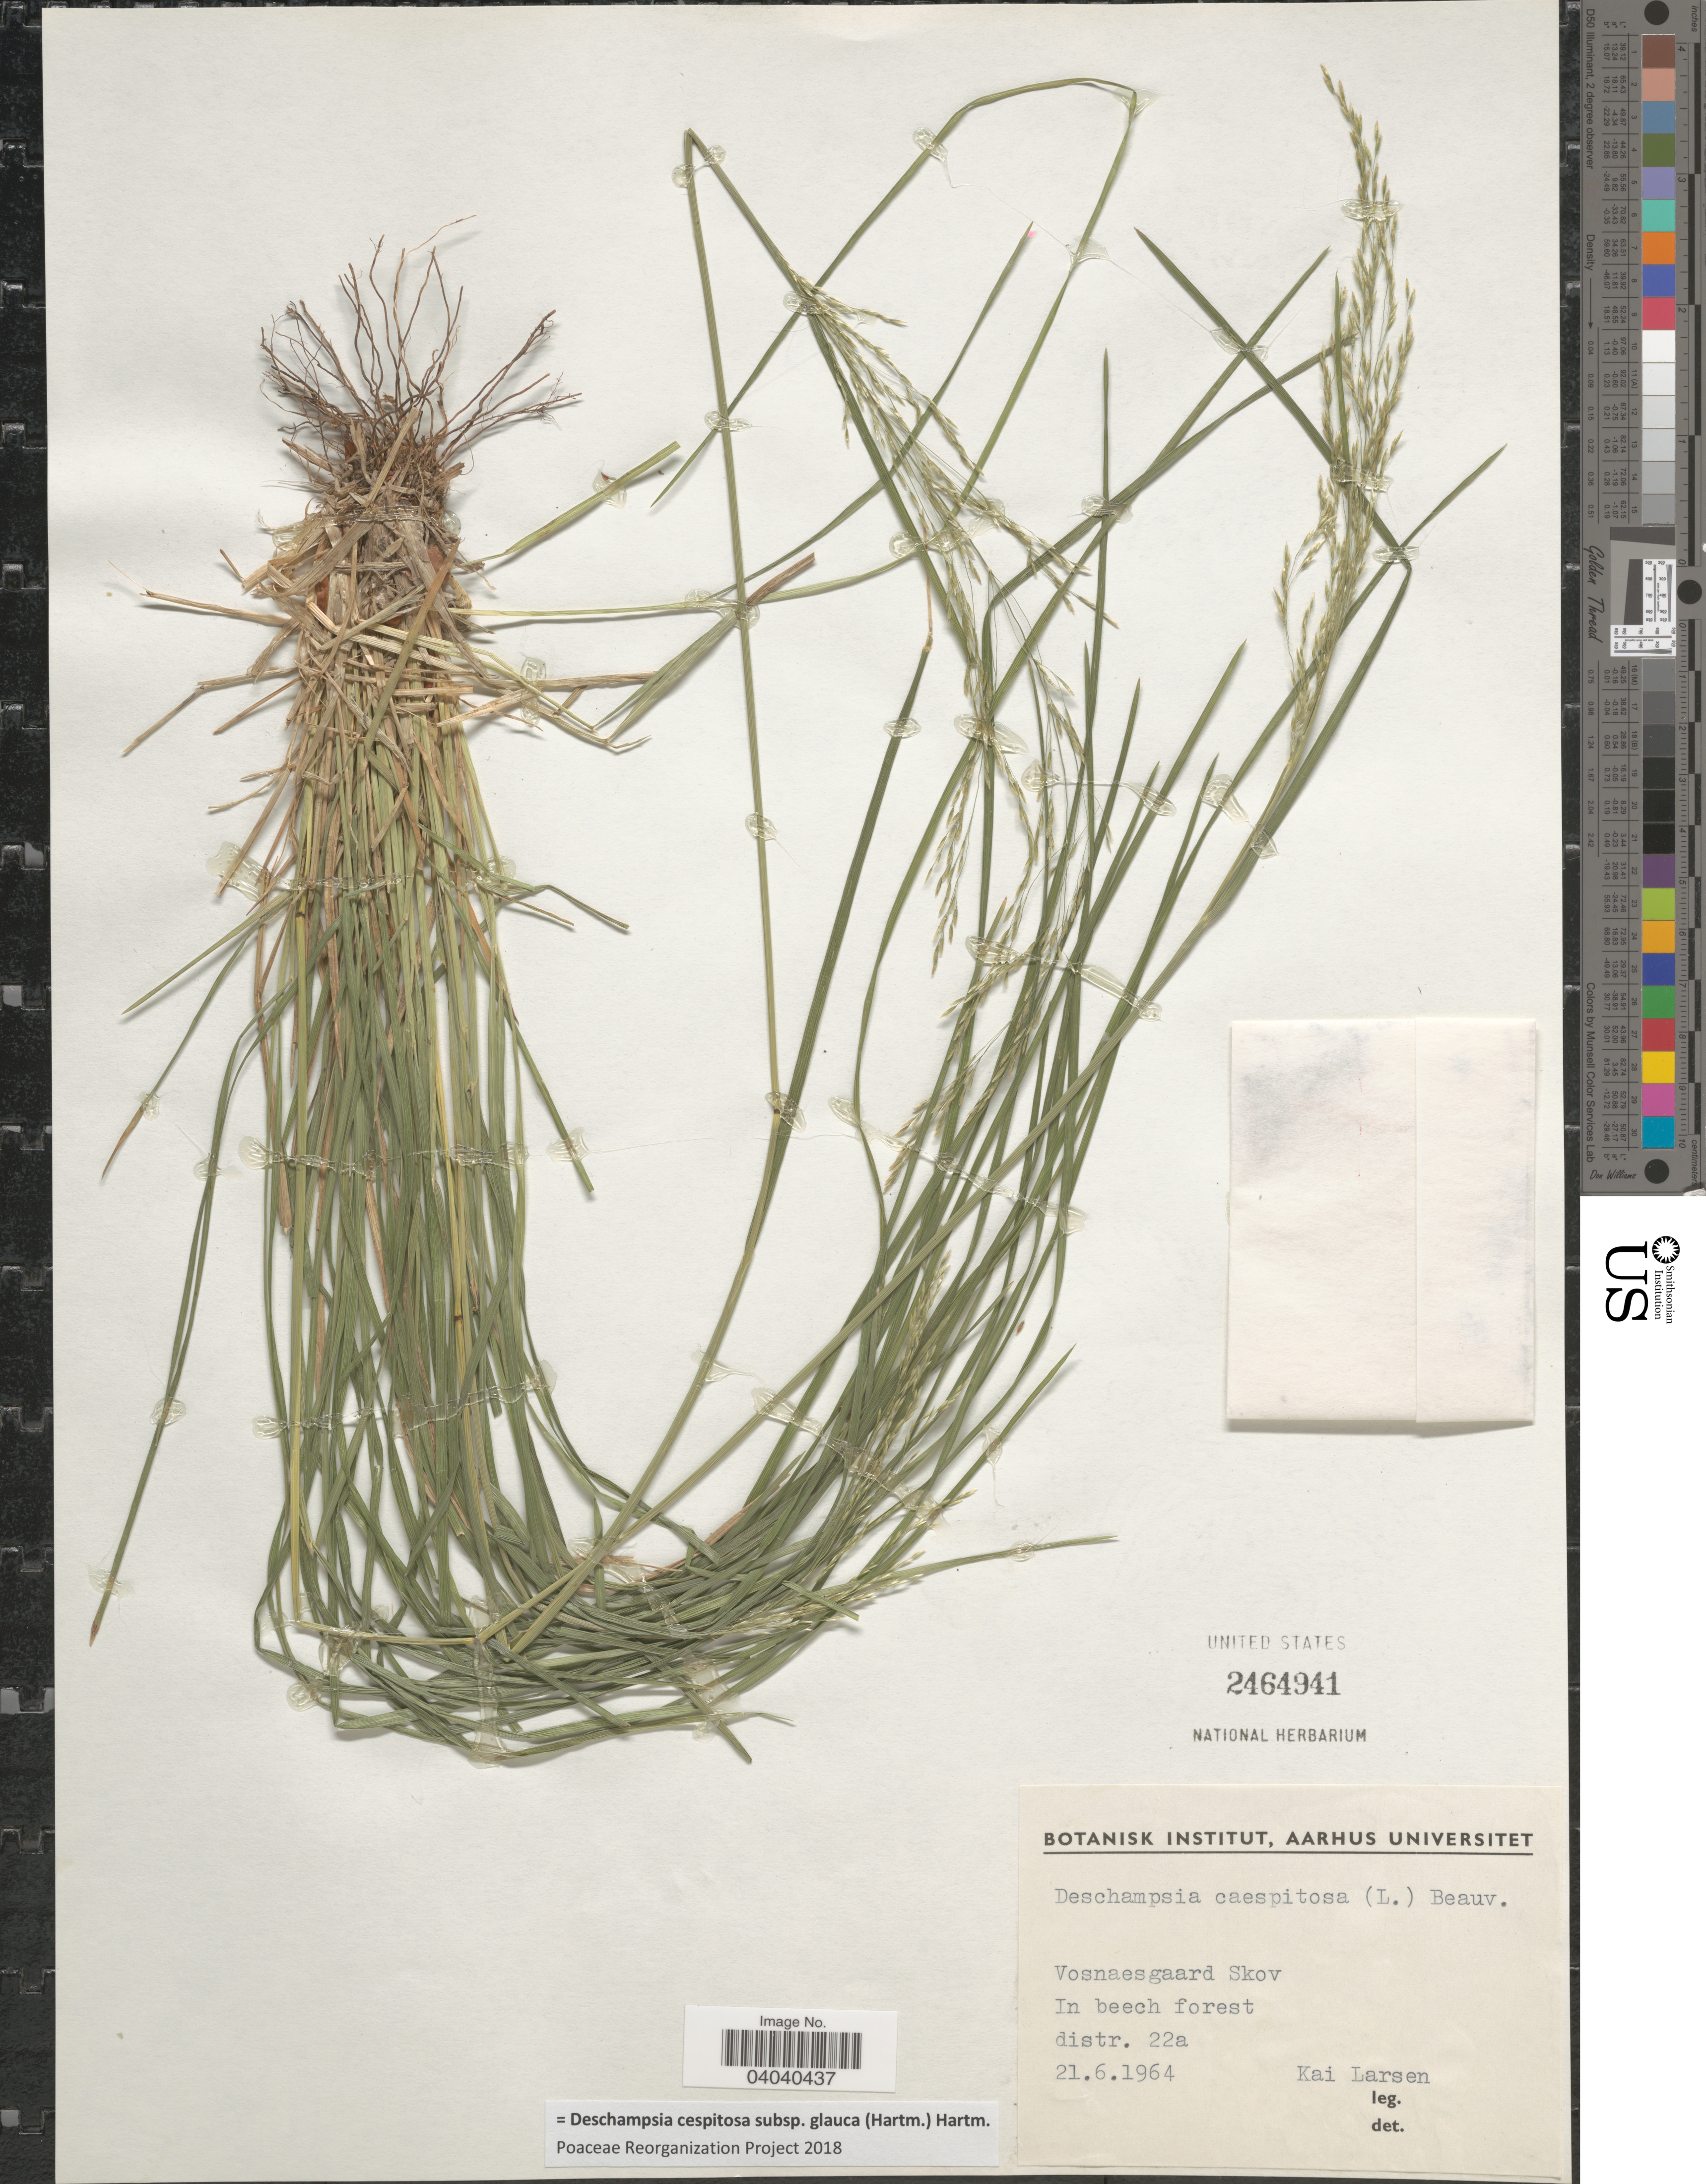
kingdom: Plantae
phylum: Tracheophyta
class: Liliopsida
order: Poales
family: Poaceae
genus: Deschampsia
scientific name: Deschampsia cespitosa subsp. glauca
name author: (Hartm.) Hartm.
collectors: K. Larsen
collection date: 1964-06-21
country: Russian Federation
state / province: Pskov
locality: Vosnaesgaard Skov. In beech forest Distr. 22a.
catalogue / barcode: US 2464941